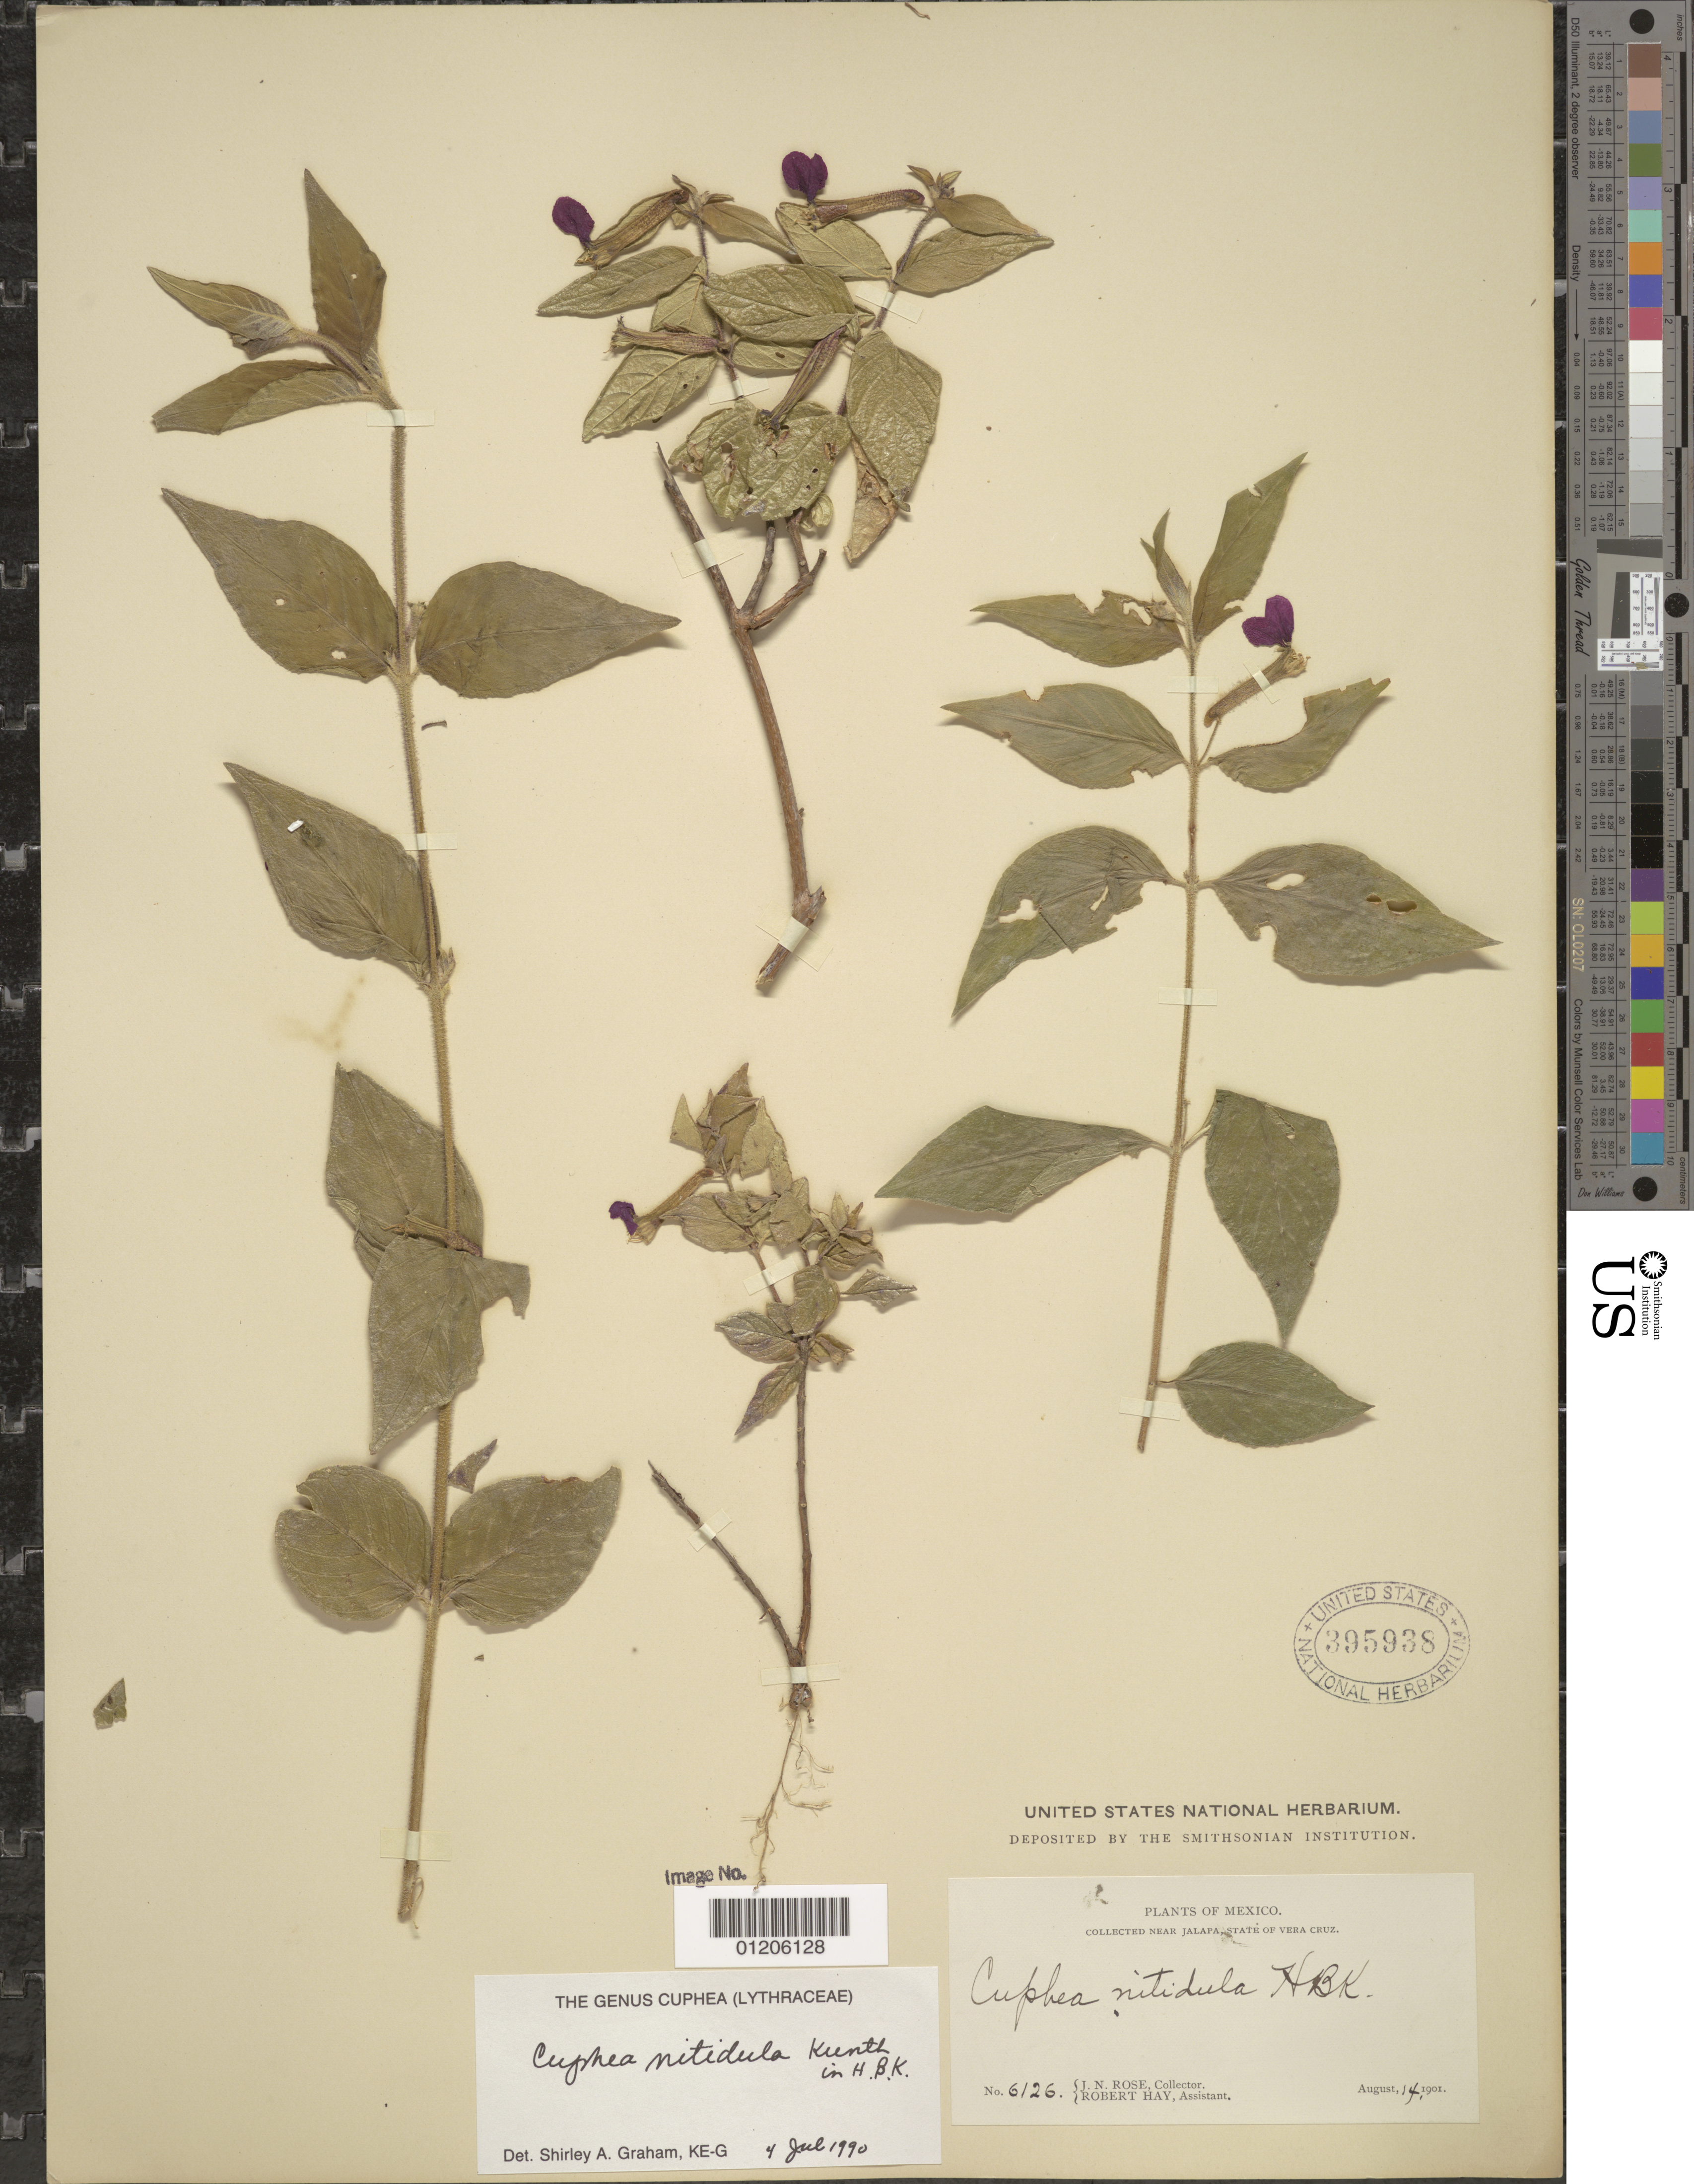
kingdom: Plantae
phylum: Tracheophyta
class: Magnoliopsida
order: Myrtales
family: Lythraceae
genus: Cuphea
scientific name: Cuphea nitidula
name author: Kunth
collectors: J. N. Rose & R. Hay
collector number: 6126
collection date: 1901-08-14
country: Mexico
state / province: Veracruz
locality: near Jalapa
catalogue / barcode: US 395938